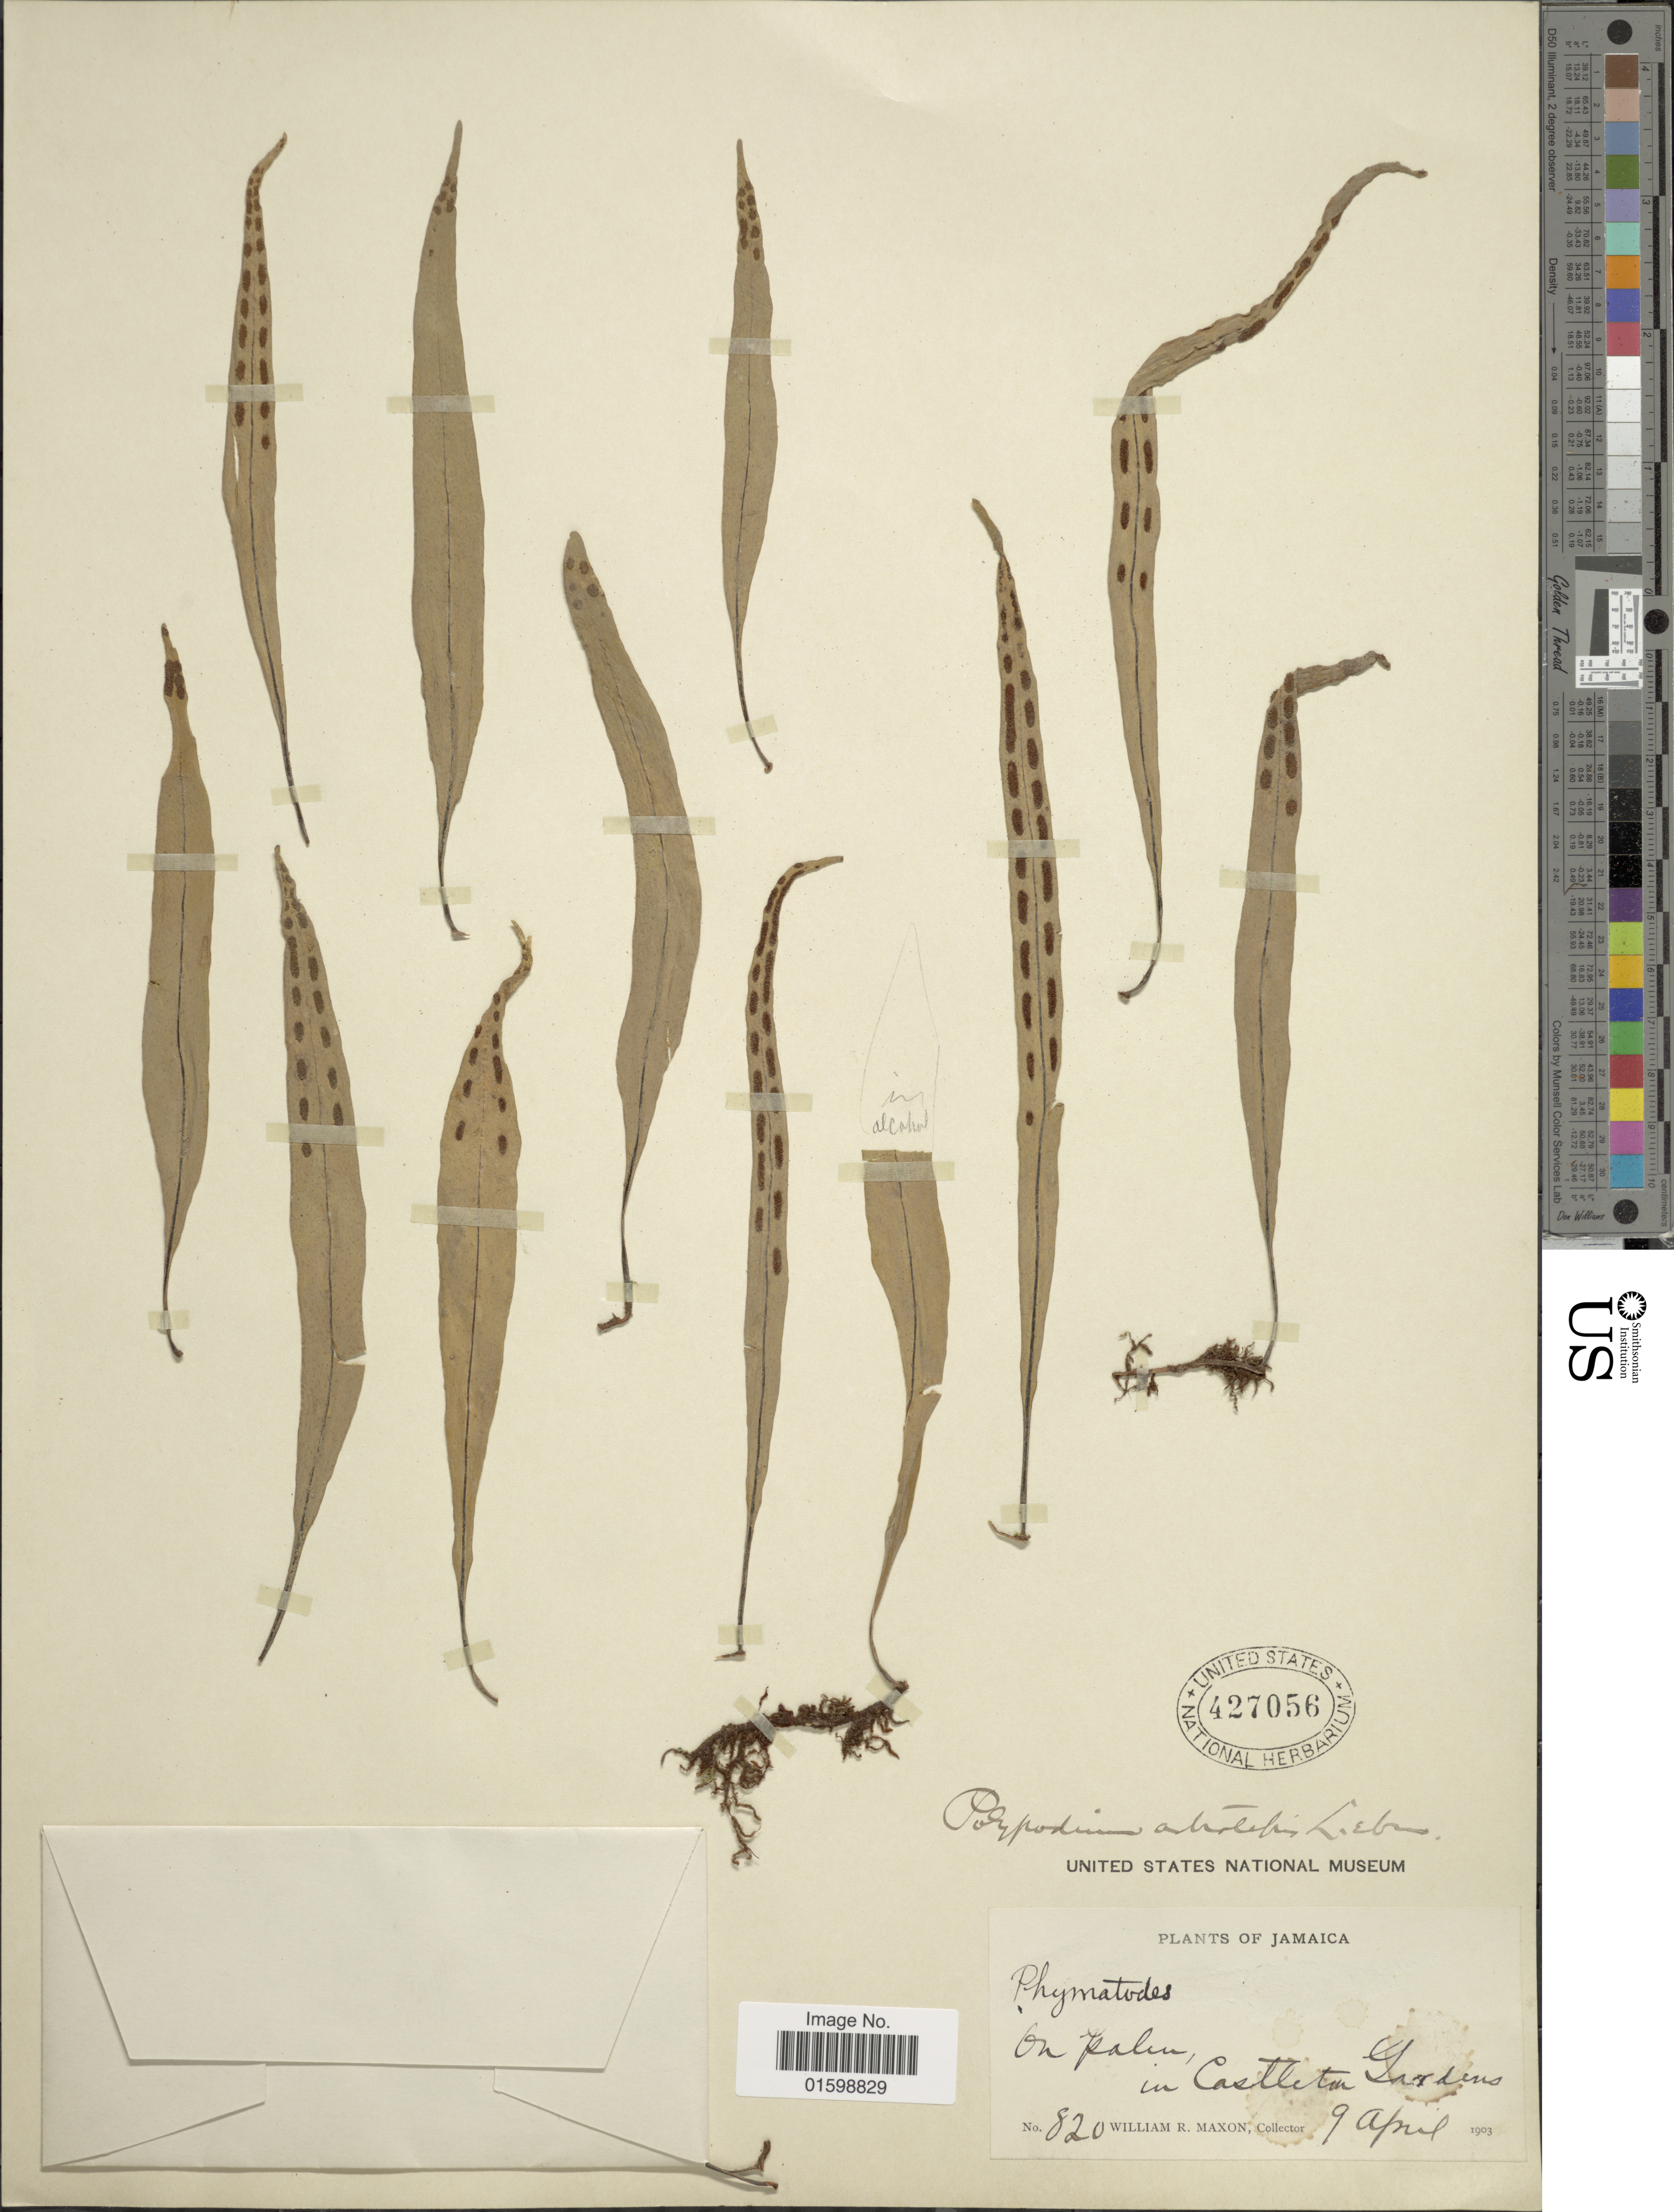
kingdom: Plantae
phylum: Tracheophyta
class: Polypodiopsida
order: Polypodiales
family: Polypodiaceae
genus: Pleopeltis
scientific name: Pleopeltis astrolepis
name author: (Liebm.) E. Fourn.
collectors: W. R. Maxon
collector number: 820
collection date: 1903-04-09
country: Jamaica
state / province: Saint Mary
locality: On palm, in Castleton Gardens.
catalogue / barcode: US 427056